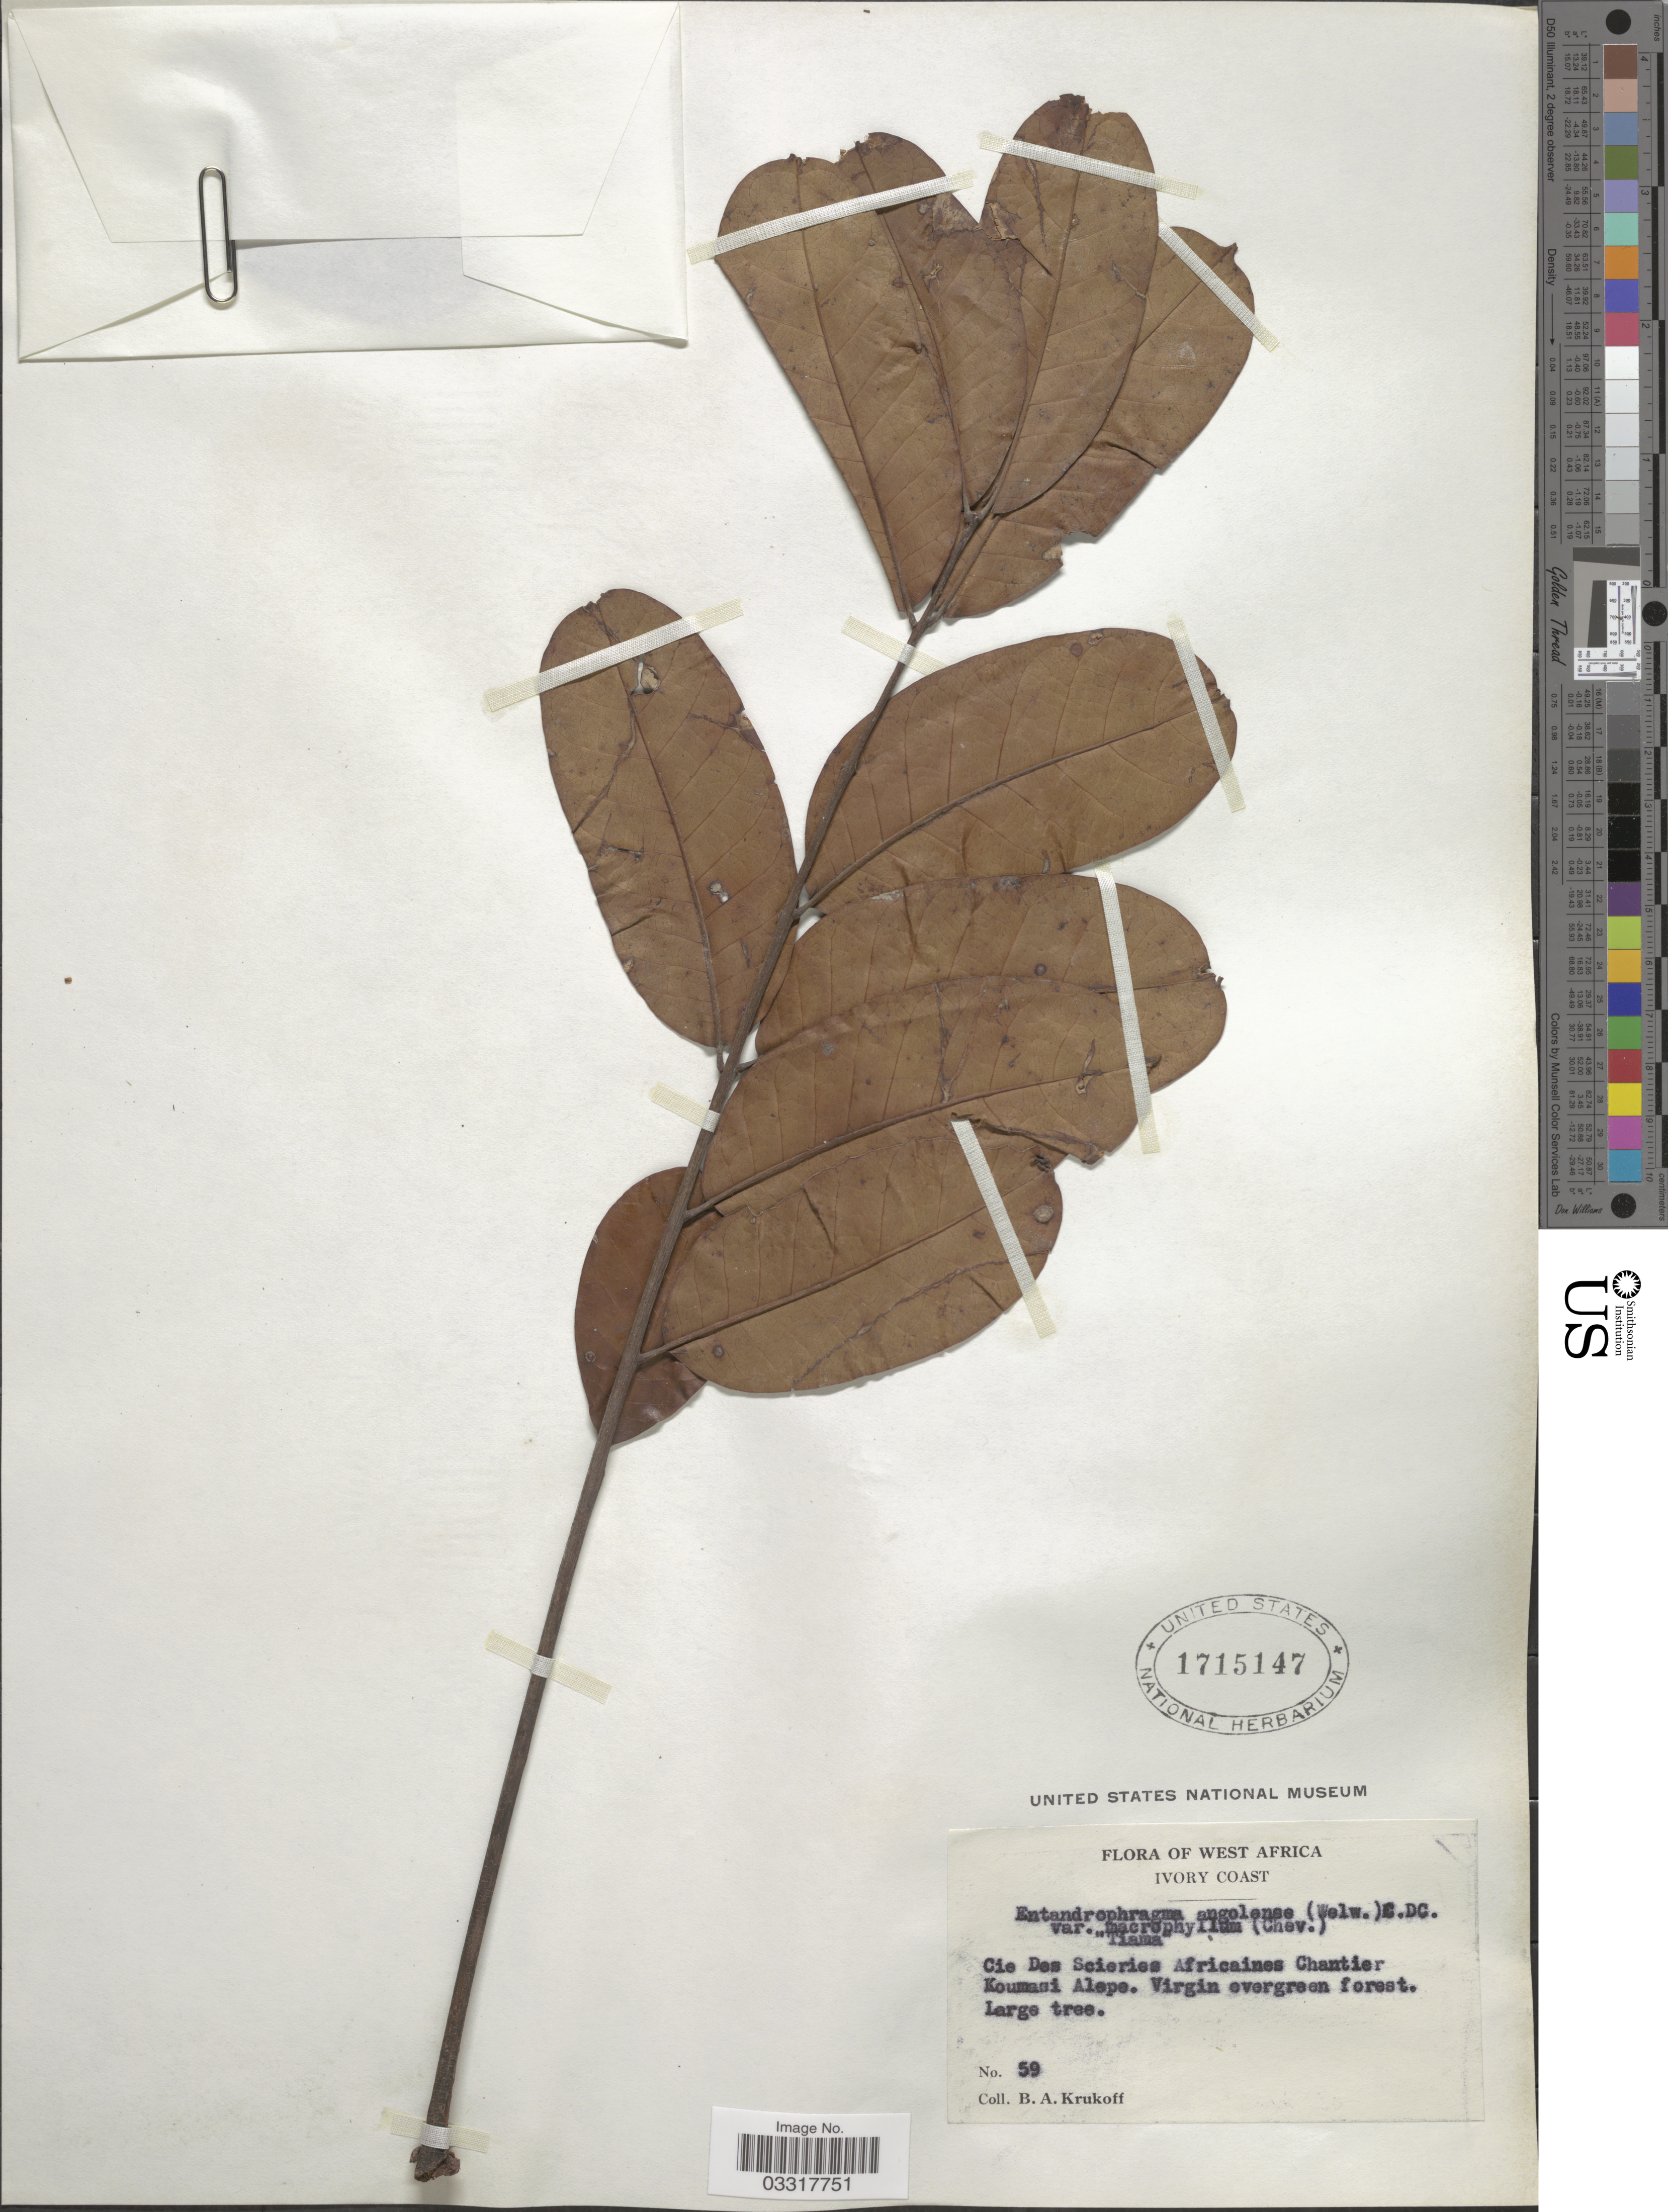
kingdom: Plantae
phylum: Tracheophyta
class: Magnoliopsida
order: Sapindales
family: Meliaceae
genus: Entandrophragma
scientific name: Entandrophragma angolense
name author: (Welw.) C. DC.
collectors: B. A. Krukoff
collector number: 59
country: Ivory Coast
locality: West Africa, Cie Des Scieries Africaines Chantier Koumasi Alepe.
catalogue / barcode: US 1715147